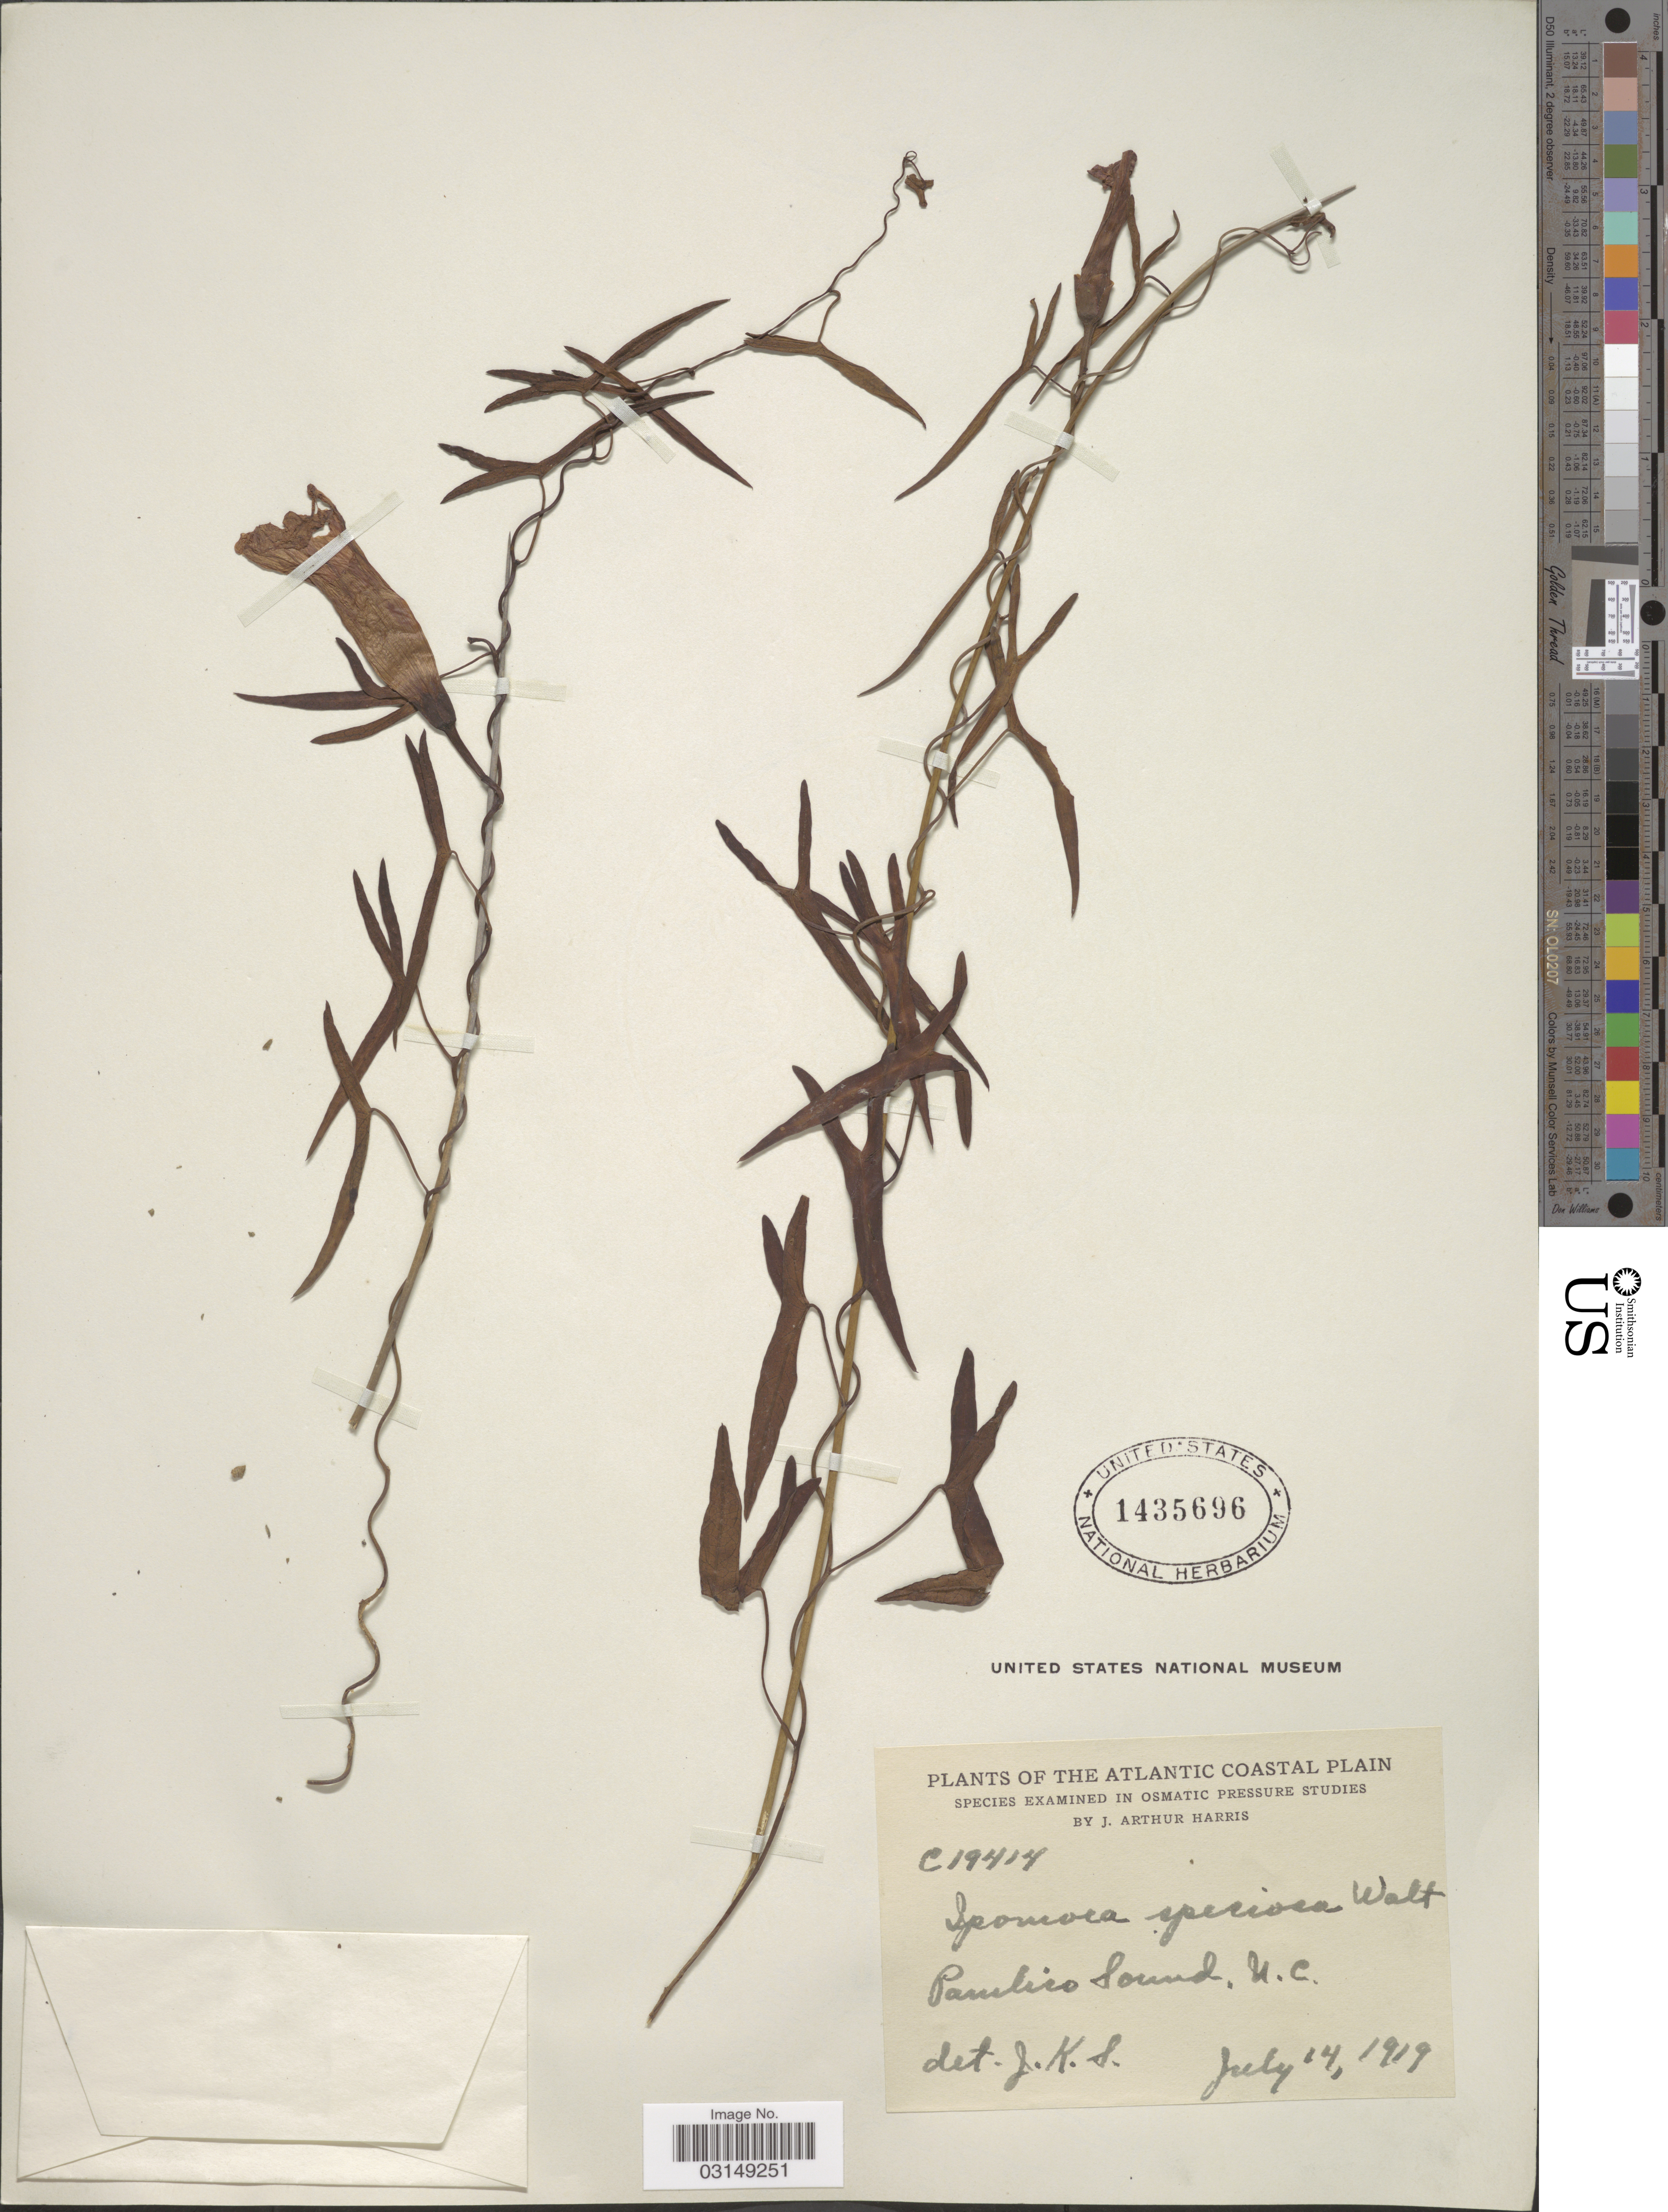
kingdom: Plantae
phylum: Tracheophyta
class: Magnoliopsida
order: Solanales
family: Convolvulaceae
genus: Ipomoea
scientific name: Ipomoea sagittata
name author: Poir.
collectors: J. A. Harris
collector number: C19414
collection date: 1919-07-14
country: United States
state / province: North Carolina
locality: The Atlantic Coastal Plain. Pamlico Sound, N. C.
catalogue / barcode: US 1435696